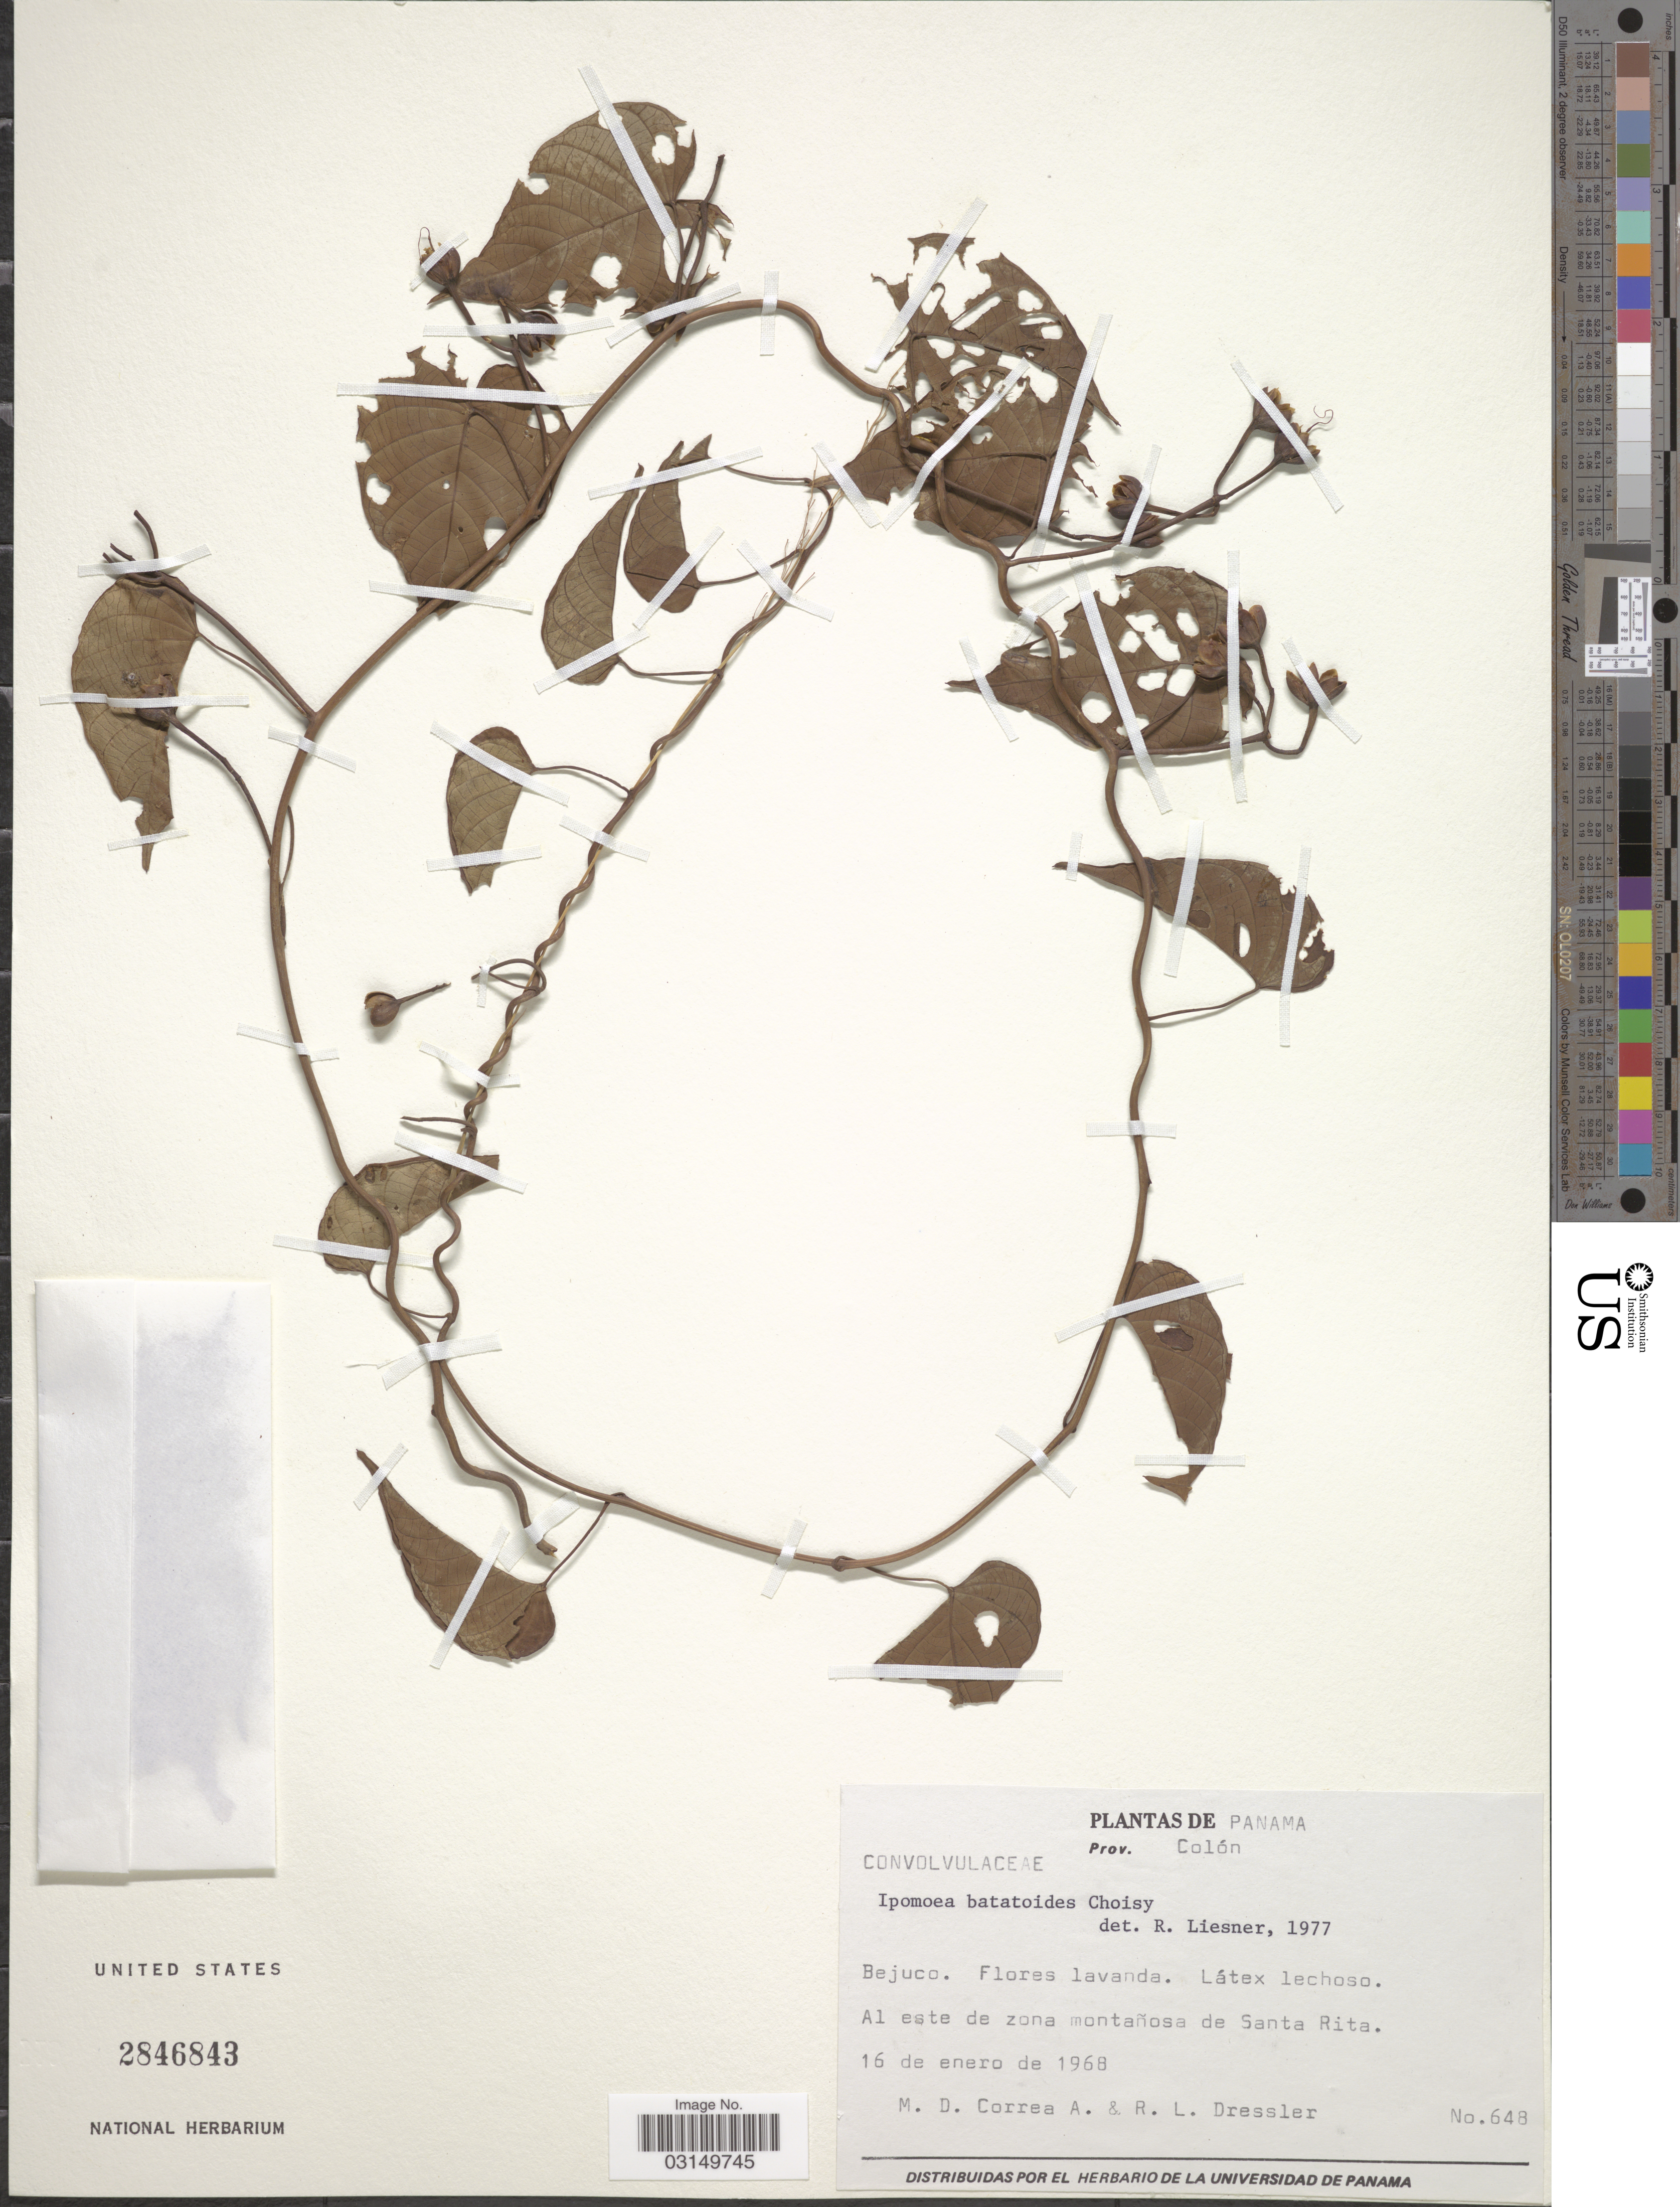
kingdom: Plantae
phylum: Tracheophyta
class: Magnoliopsida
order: Solanales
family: Convolvulaceae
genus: Ipomoea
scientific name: Ipomoea batatoides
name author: Choisy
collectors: M. D. Corrêa-A. & R. Dressler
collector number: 648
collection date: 1968-01-16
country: Panama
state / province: Colón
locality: Prov. Colón, Al este de zona montañosa de Santa Rita.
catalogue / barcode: US 2846843